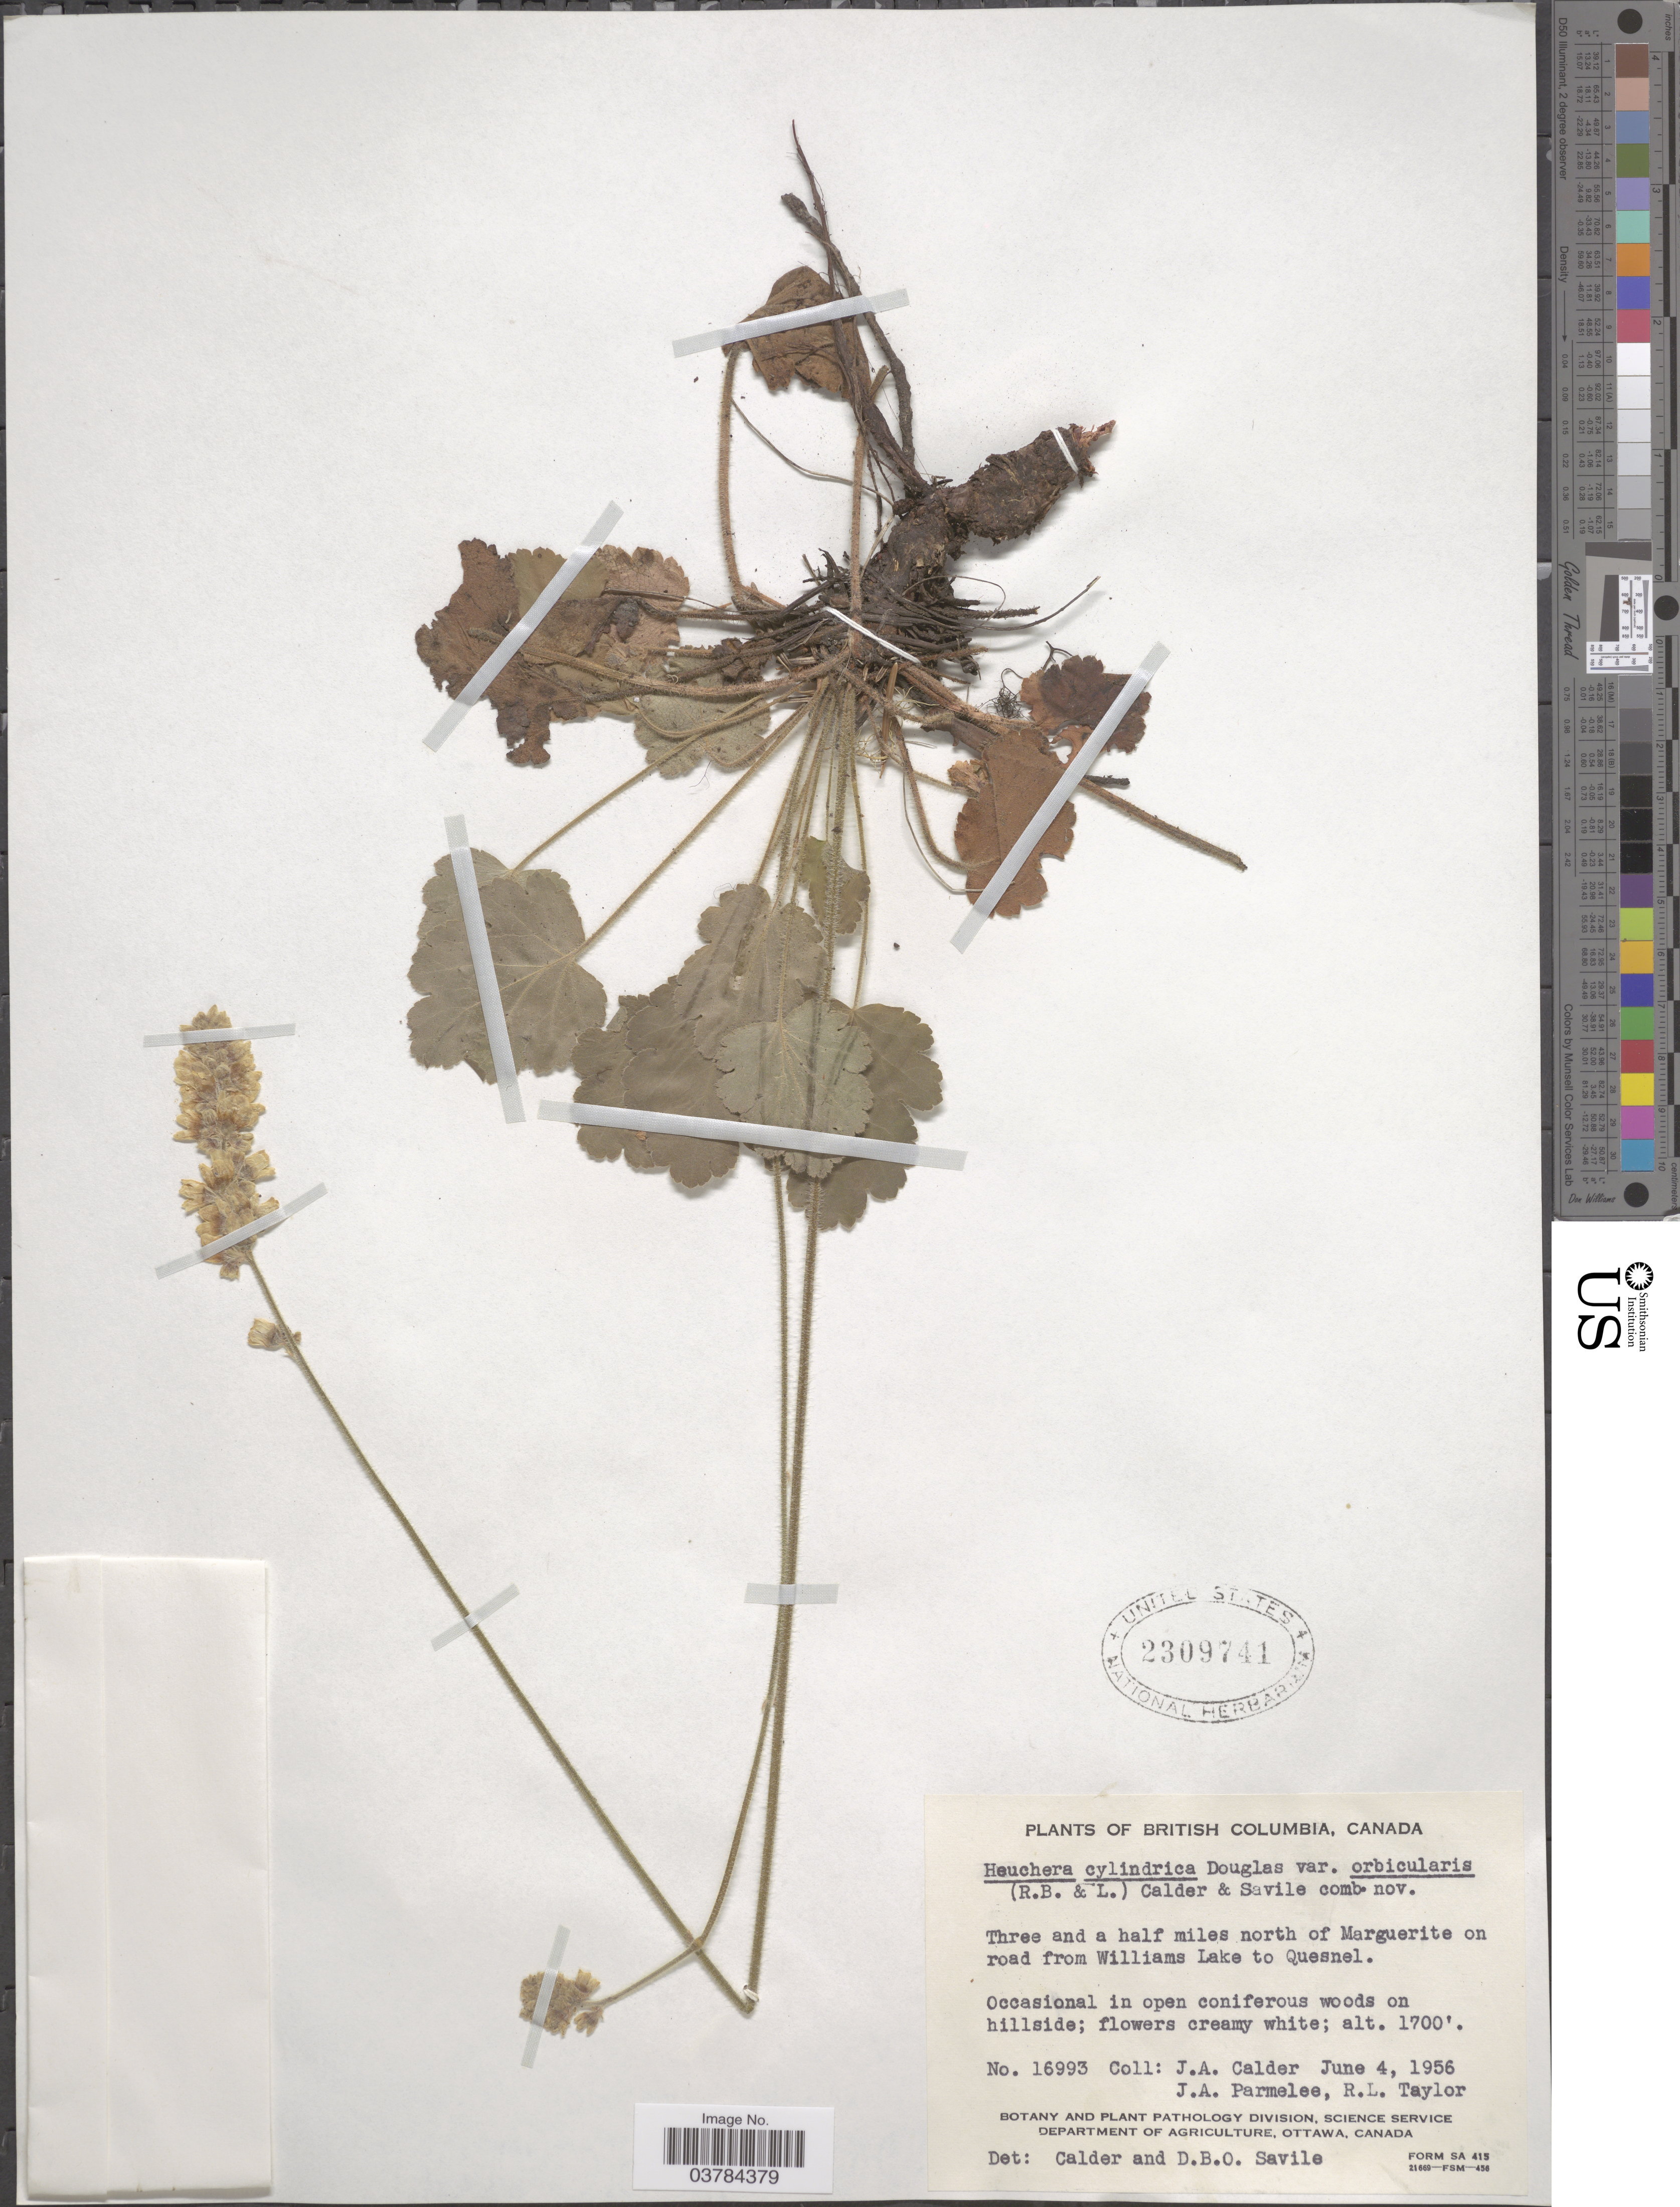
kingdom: Plantae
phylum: Tracheophyta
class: Magnoliopsida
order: Saxifragales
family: Saxifragaceae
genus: Heuchera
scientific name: Heuchera cylindrica var. orbicaulis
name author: (Rosend. et al.) Calder & Savile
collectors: J. A. Calder, J. A. Parmelee & R. Taylor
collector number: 16993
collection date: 1956-06-04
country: Canada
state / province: British Columbia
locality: Three and a half miles north of Marguerite on road from Williams Lake to Quesnel.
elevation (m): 518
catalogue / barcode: US 2309741